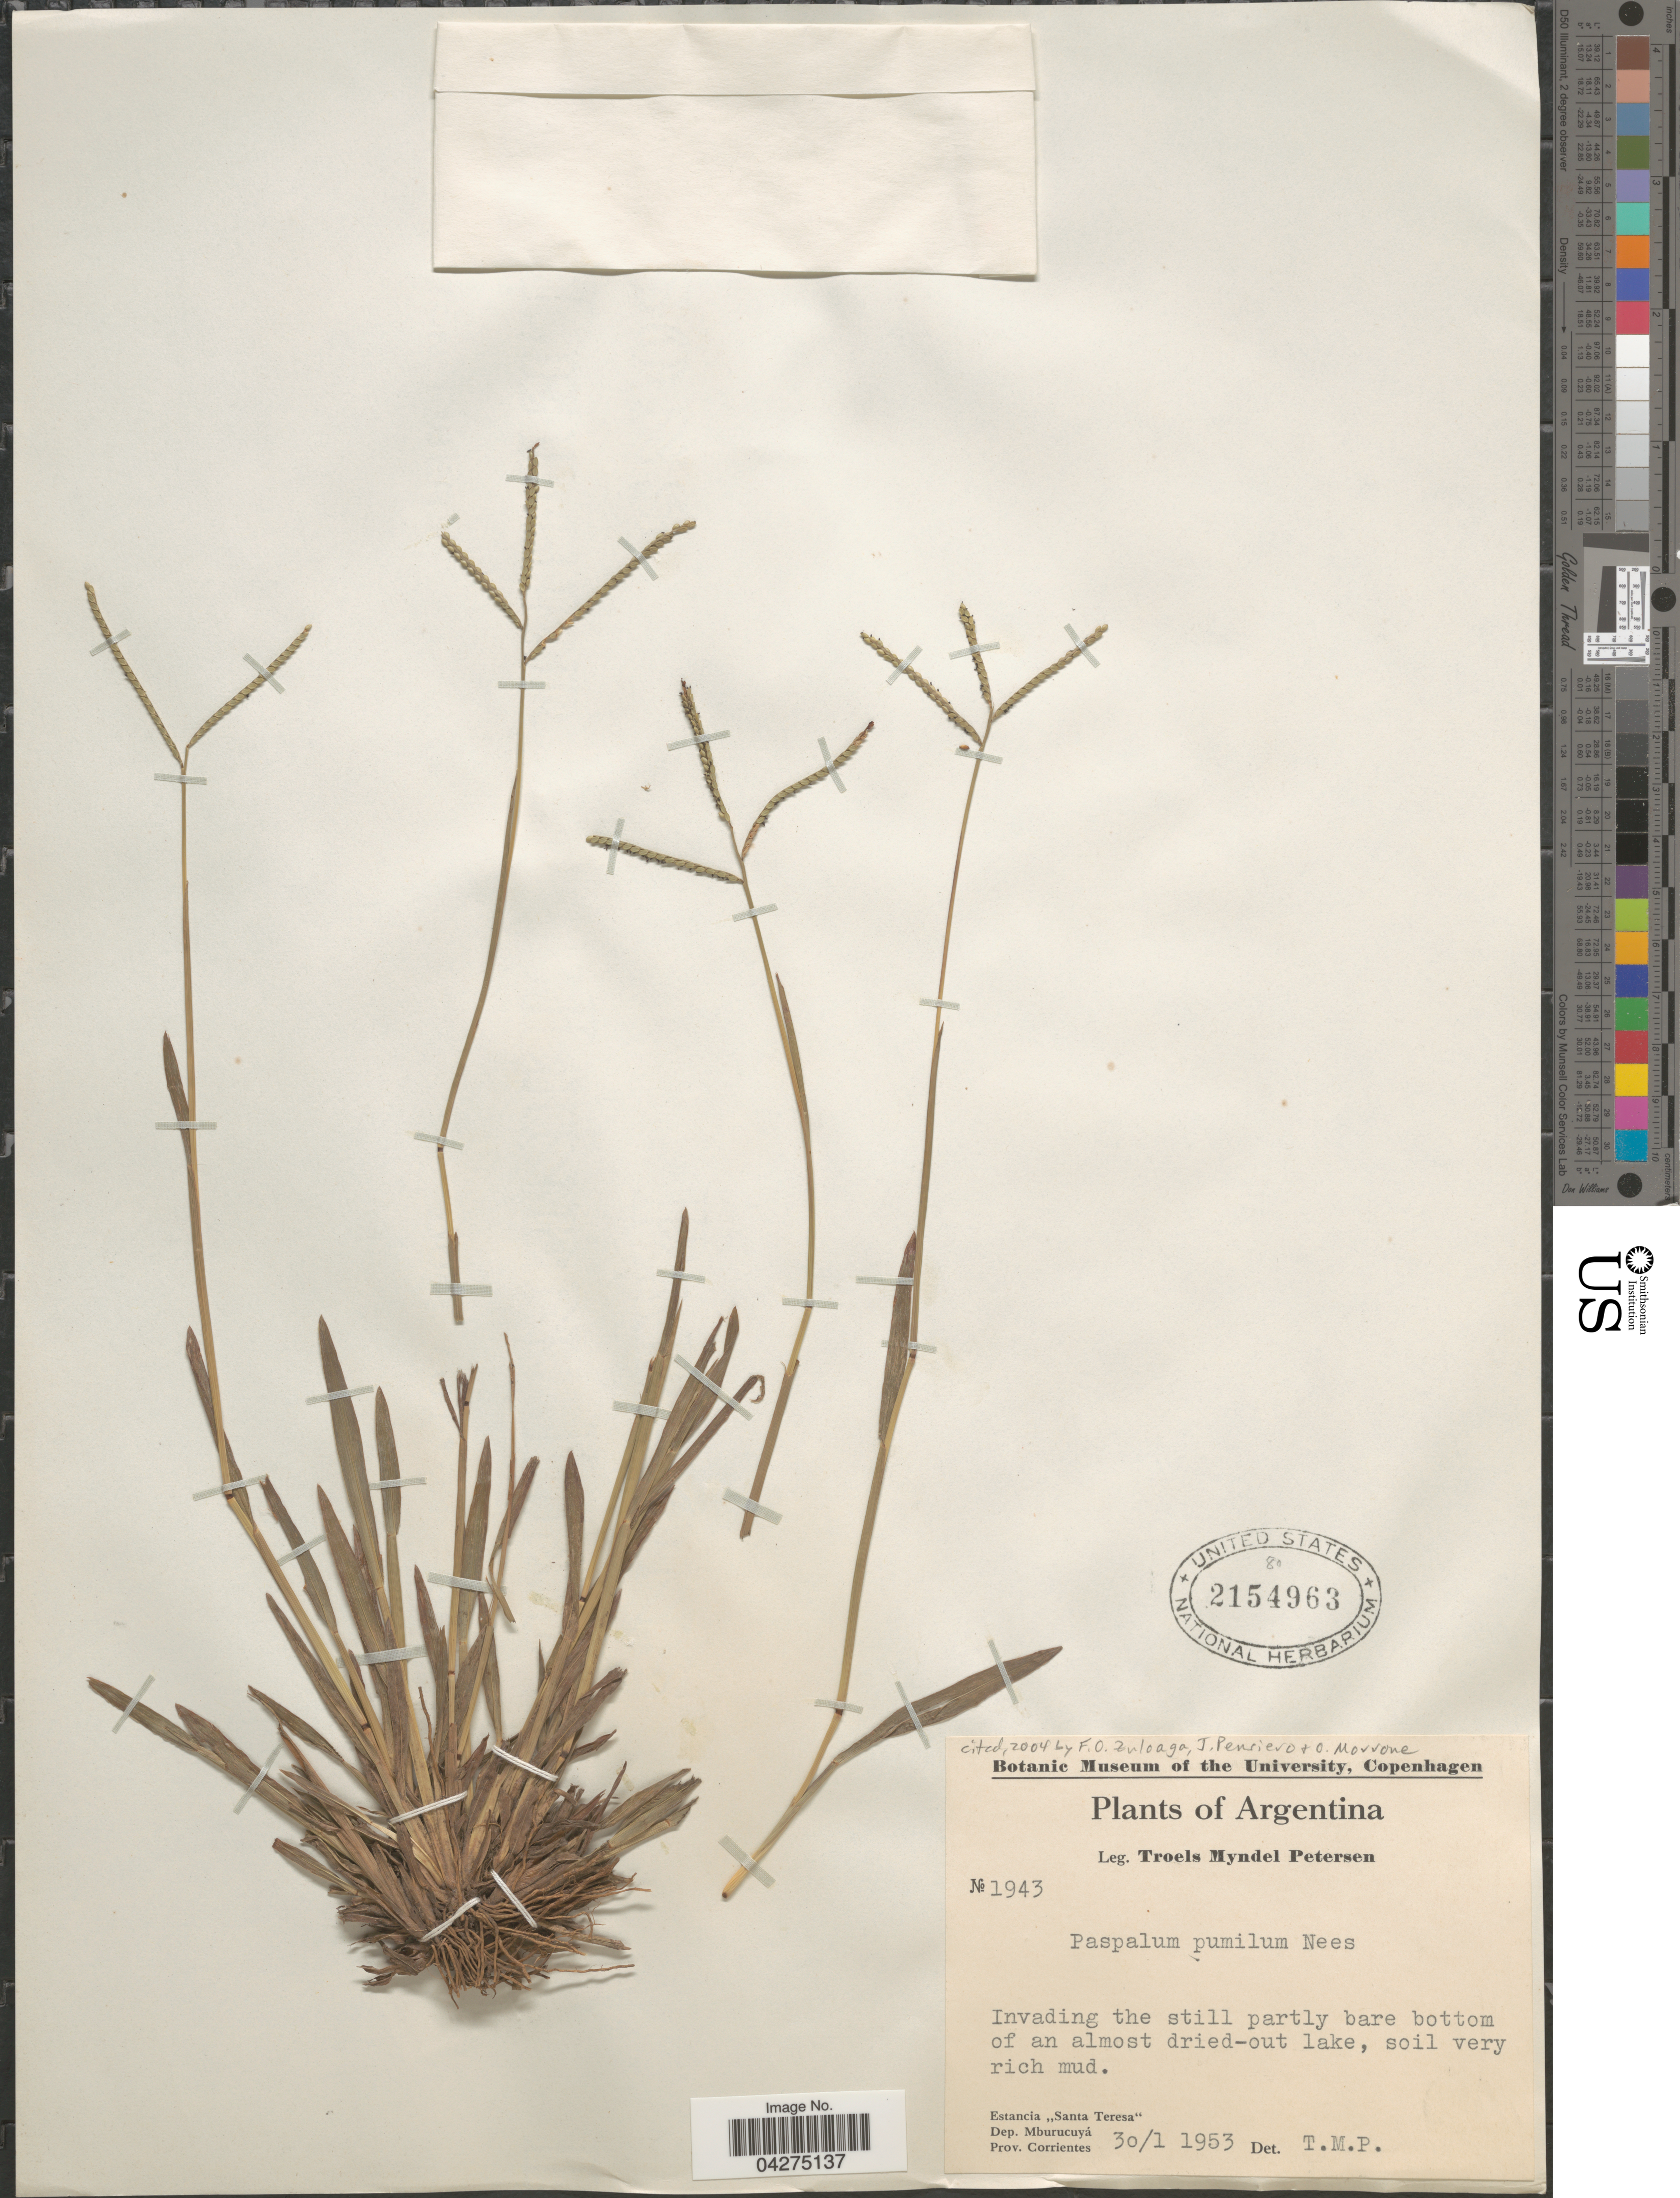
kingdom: Plantae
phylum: Tracheophyta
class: Liliopsida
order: Poales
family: Poaceae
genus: Paspalum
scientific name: Paspalum pumilum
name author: Nees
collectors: T. M. Petersen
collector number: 1943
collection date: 1953-01-30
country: Argentina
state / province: Corrientes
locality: Invading the still partly bare bottom of an almost dried-out lake, soil very rich mud. Estancia "Santa Teresa". Dep. Mburucuyá.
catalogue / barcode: US 2154963